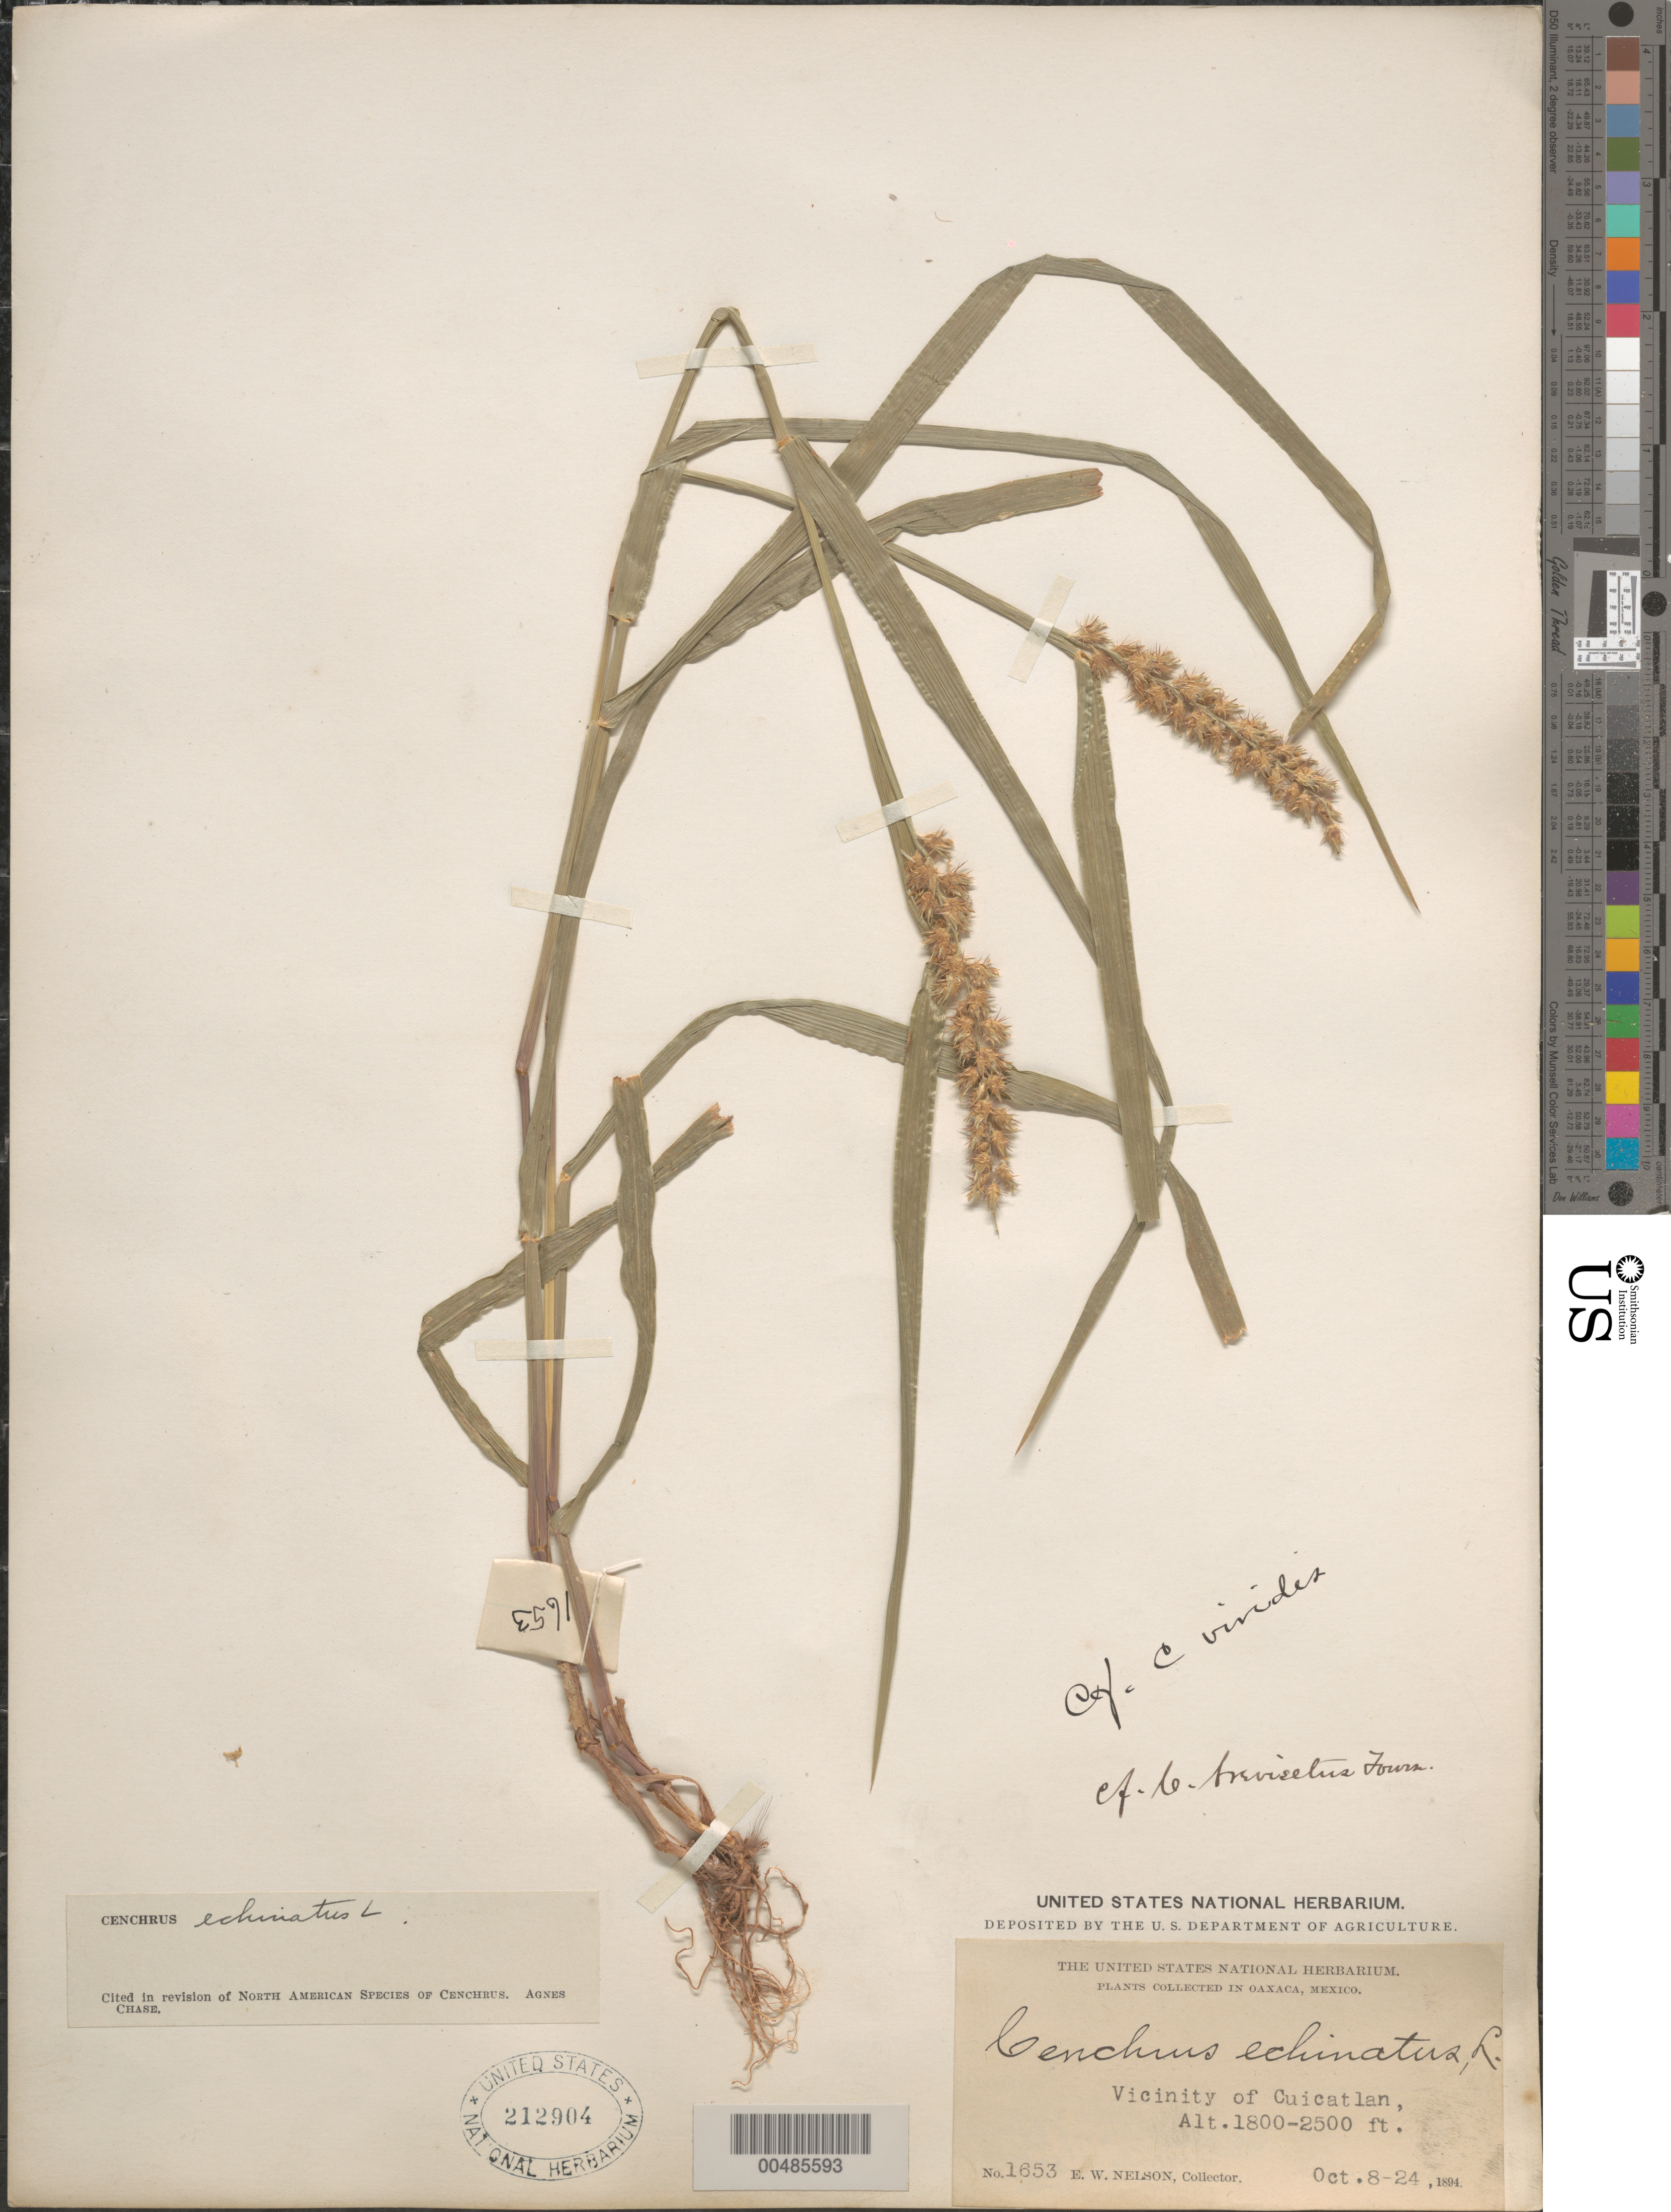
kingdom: Plantae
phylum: Tracheophyta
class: Liliopsida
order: Poales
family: Poaceae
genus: Cenchrus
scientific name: Cenchrus echinatus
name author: L.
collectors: E. W. Nelson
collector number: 1653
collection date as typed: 8 Oct 1894 to 24 Oct 1894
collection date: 1894-10-08/1894-10-24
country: Mexico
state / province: Oaxaca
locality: Vicinity of Cuicatlan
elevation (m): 549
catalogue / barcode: US 212904